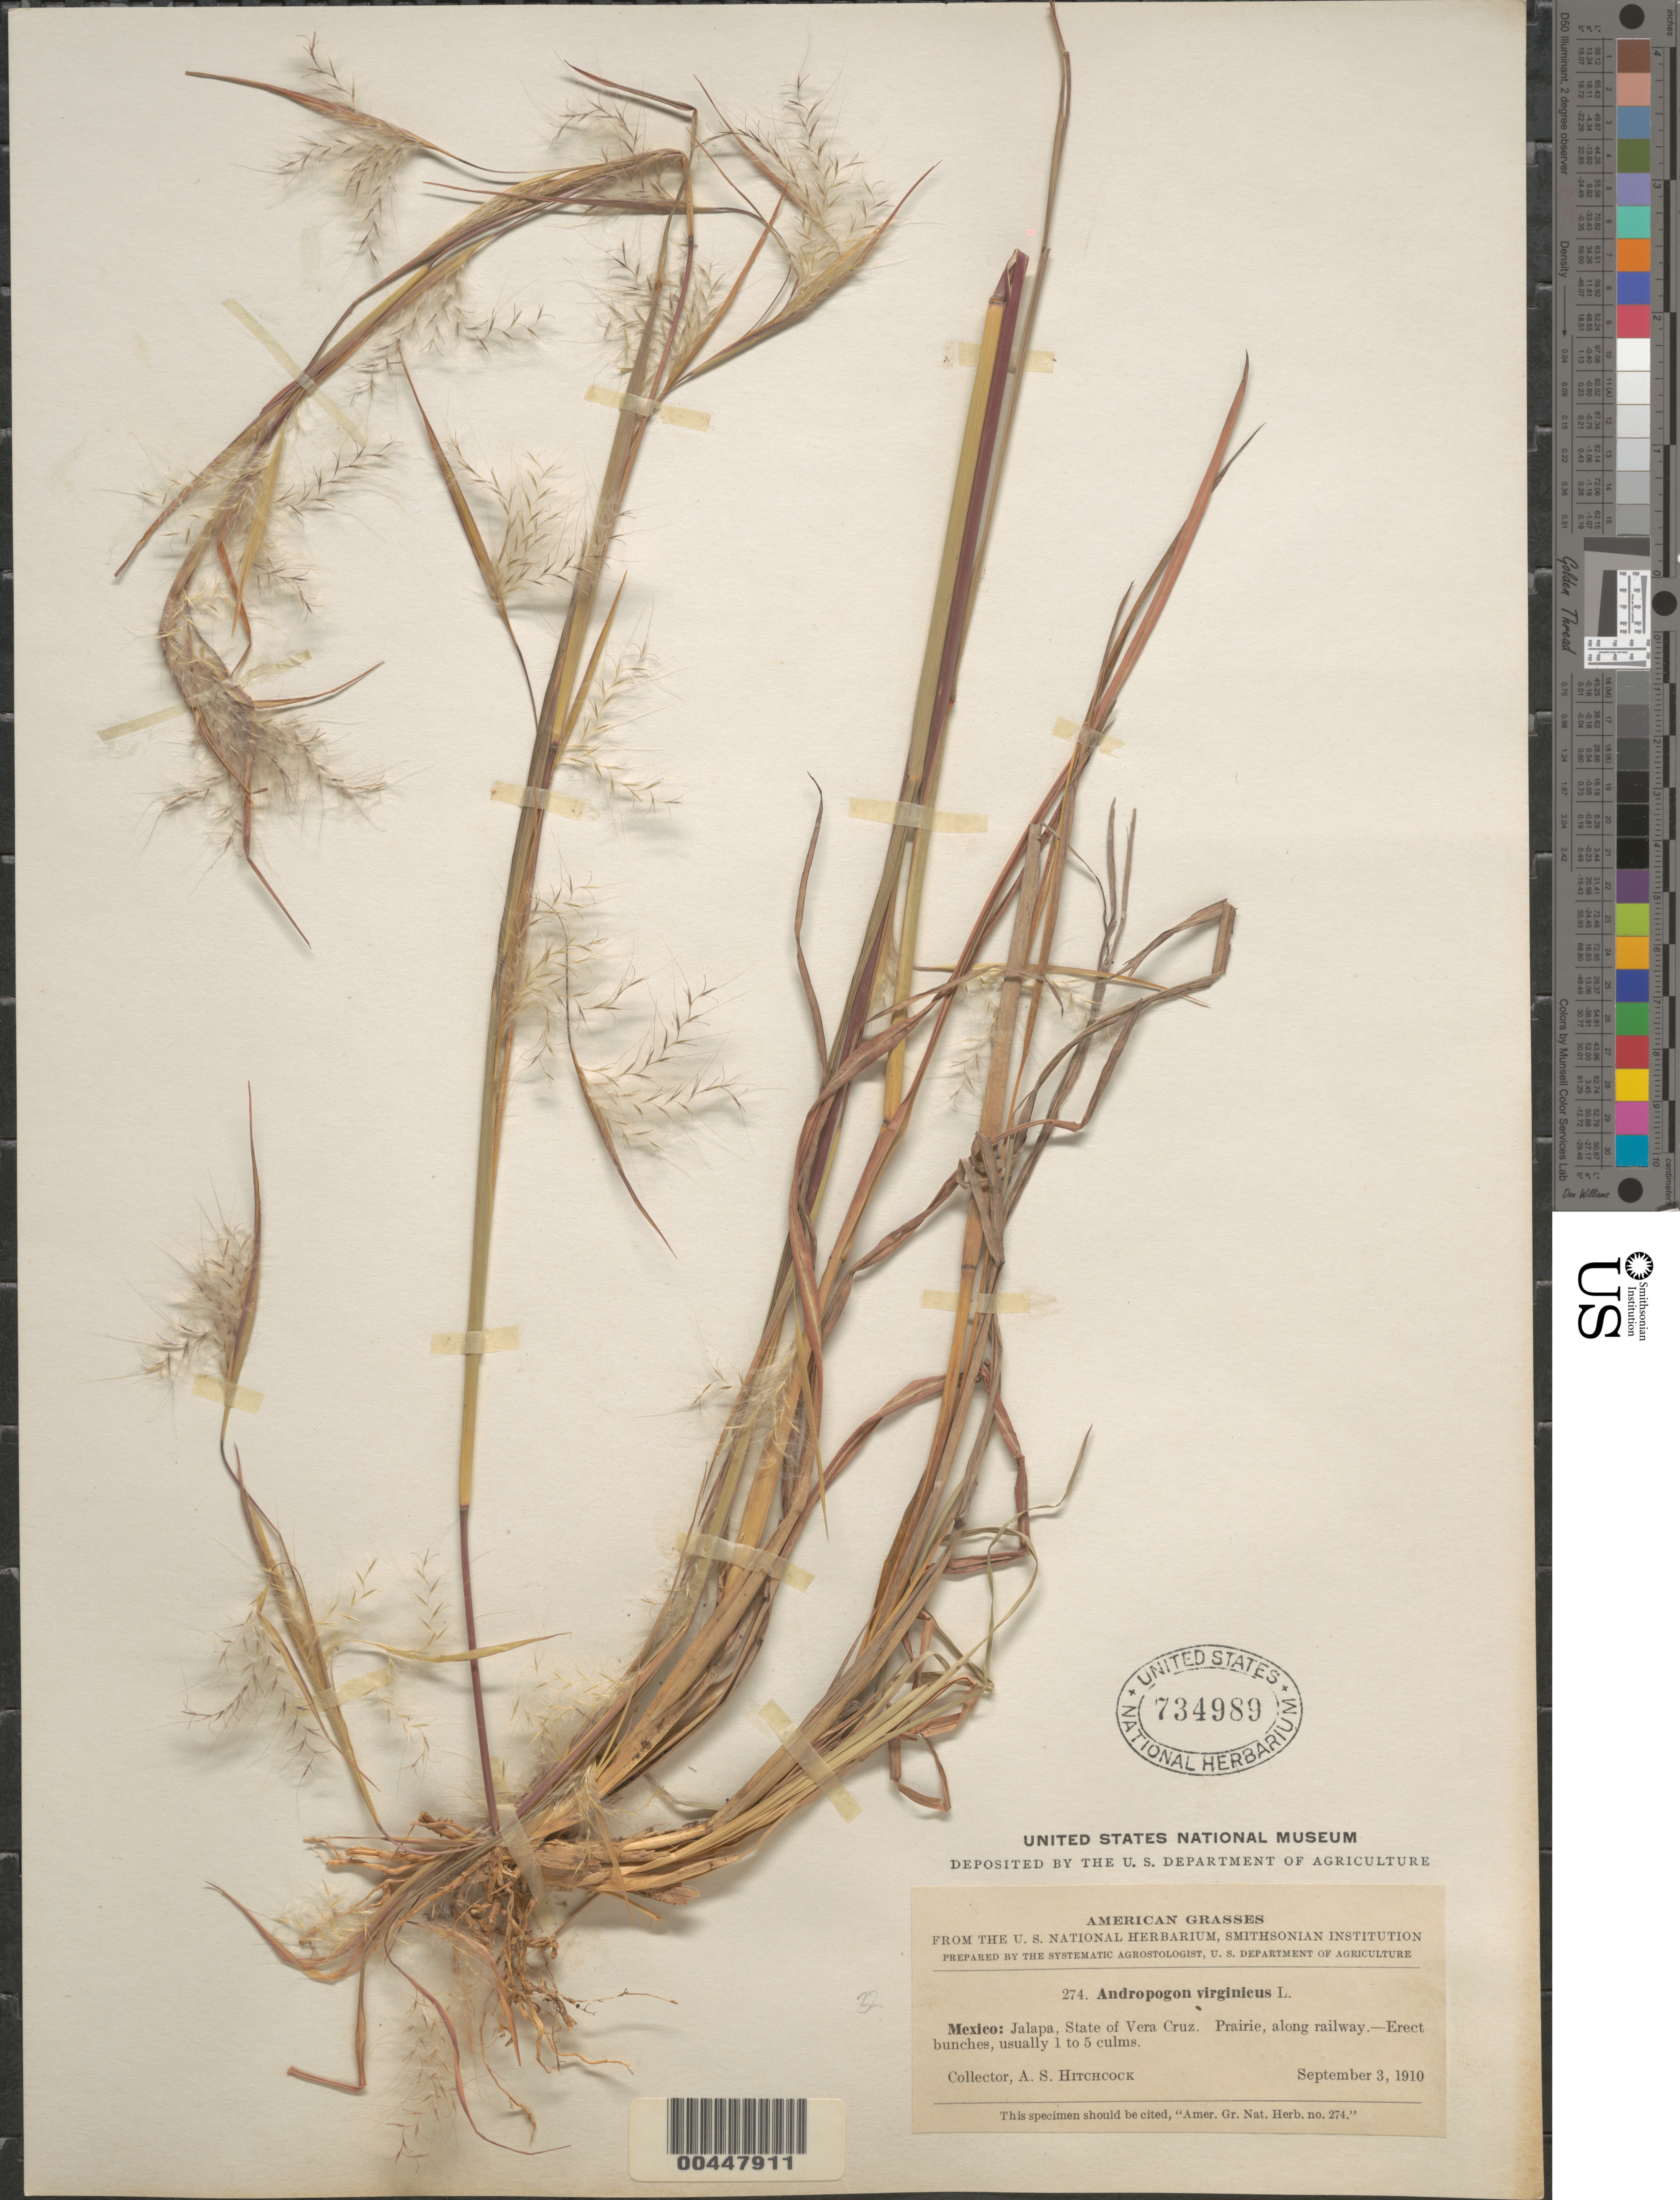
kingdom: Plantae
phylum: Tracheophyta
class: Liliopsida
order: Poales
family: Poaceae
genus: Andropogon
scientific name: Andropogon virginicus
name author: L.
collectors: A. S. Hitchcock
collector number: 274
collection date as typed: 3 Sep 1910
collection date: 1910-09-03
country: Mexico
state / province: Veracruz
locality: Jalapa, along railway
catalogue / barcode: US 734989